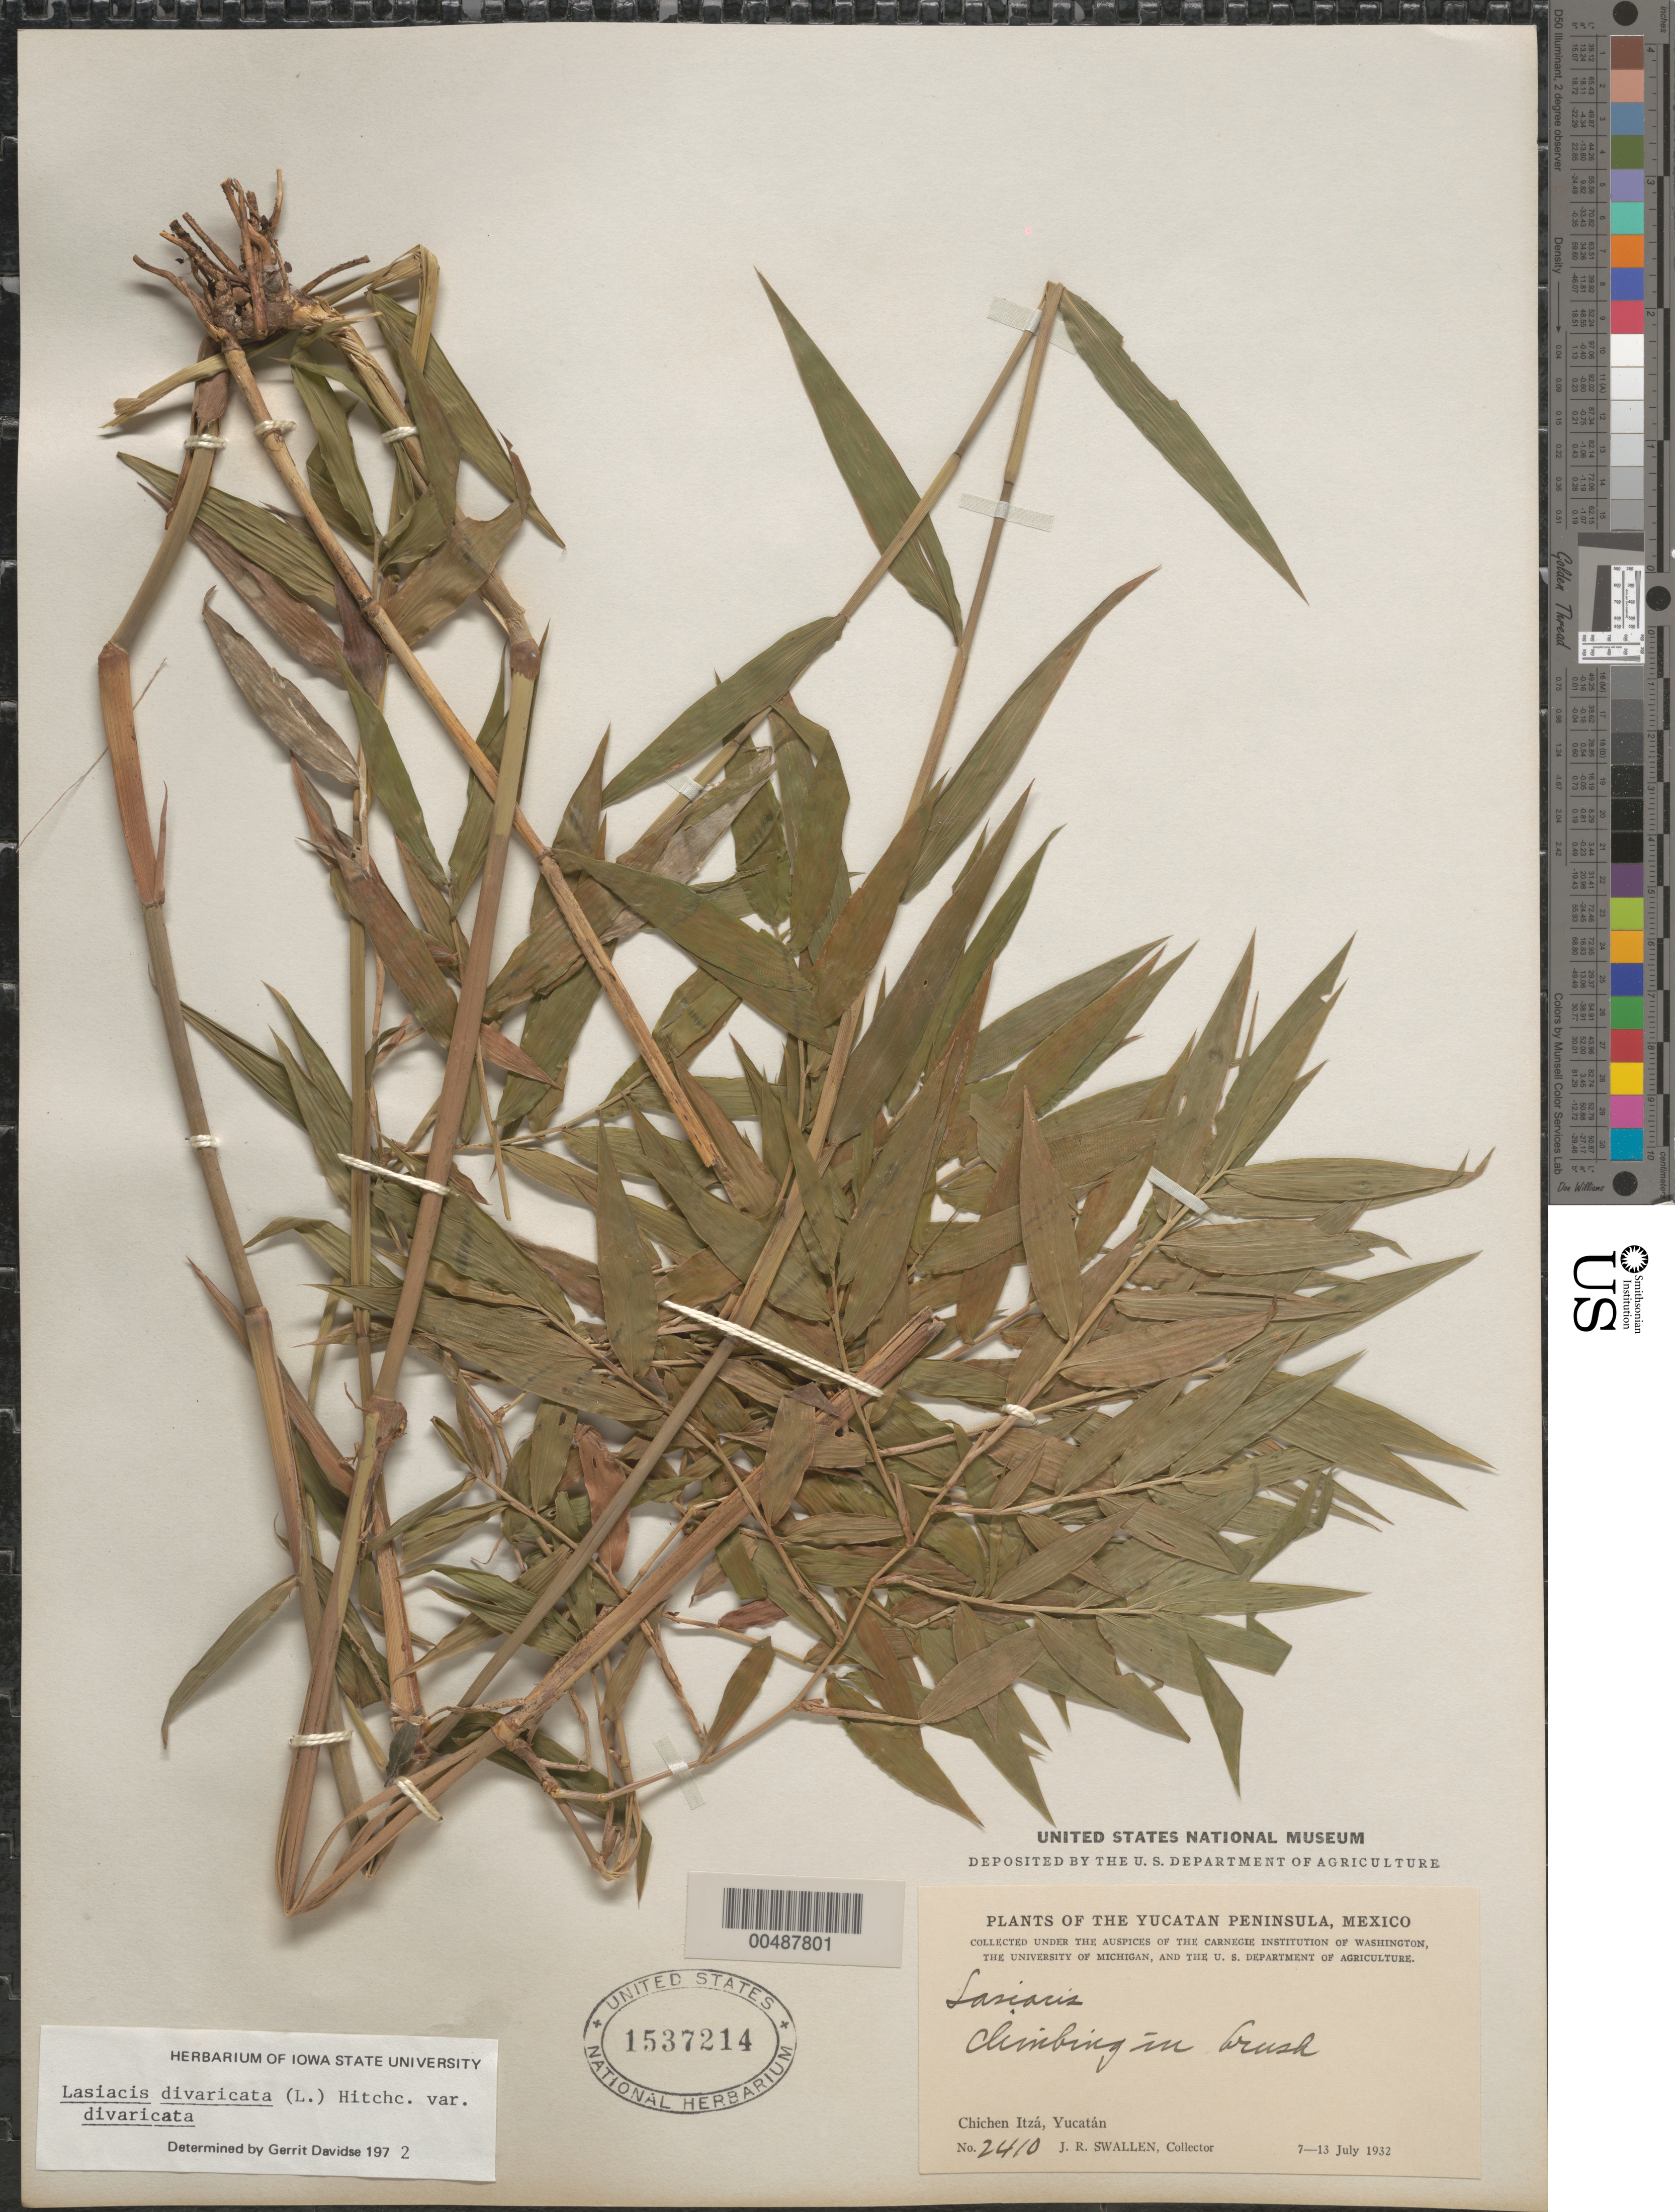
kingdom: Plantae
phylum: Tracheophyta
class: Liliopsida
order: Poales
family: Poaceae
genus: Lasiacis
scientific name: Lasiacis divaricata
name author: (L.) Hitchc.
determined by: Davidse, Gerrit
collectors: J. R. Swallen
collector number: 2410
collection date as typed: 7 Jul 1932 to 13 Jul 1932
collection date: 1932-07-07/1932-07-13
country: Mexico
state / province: Yucatan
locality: Yucatan Peninsula, Chichen Itz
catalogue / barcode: US 1537214